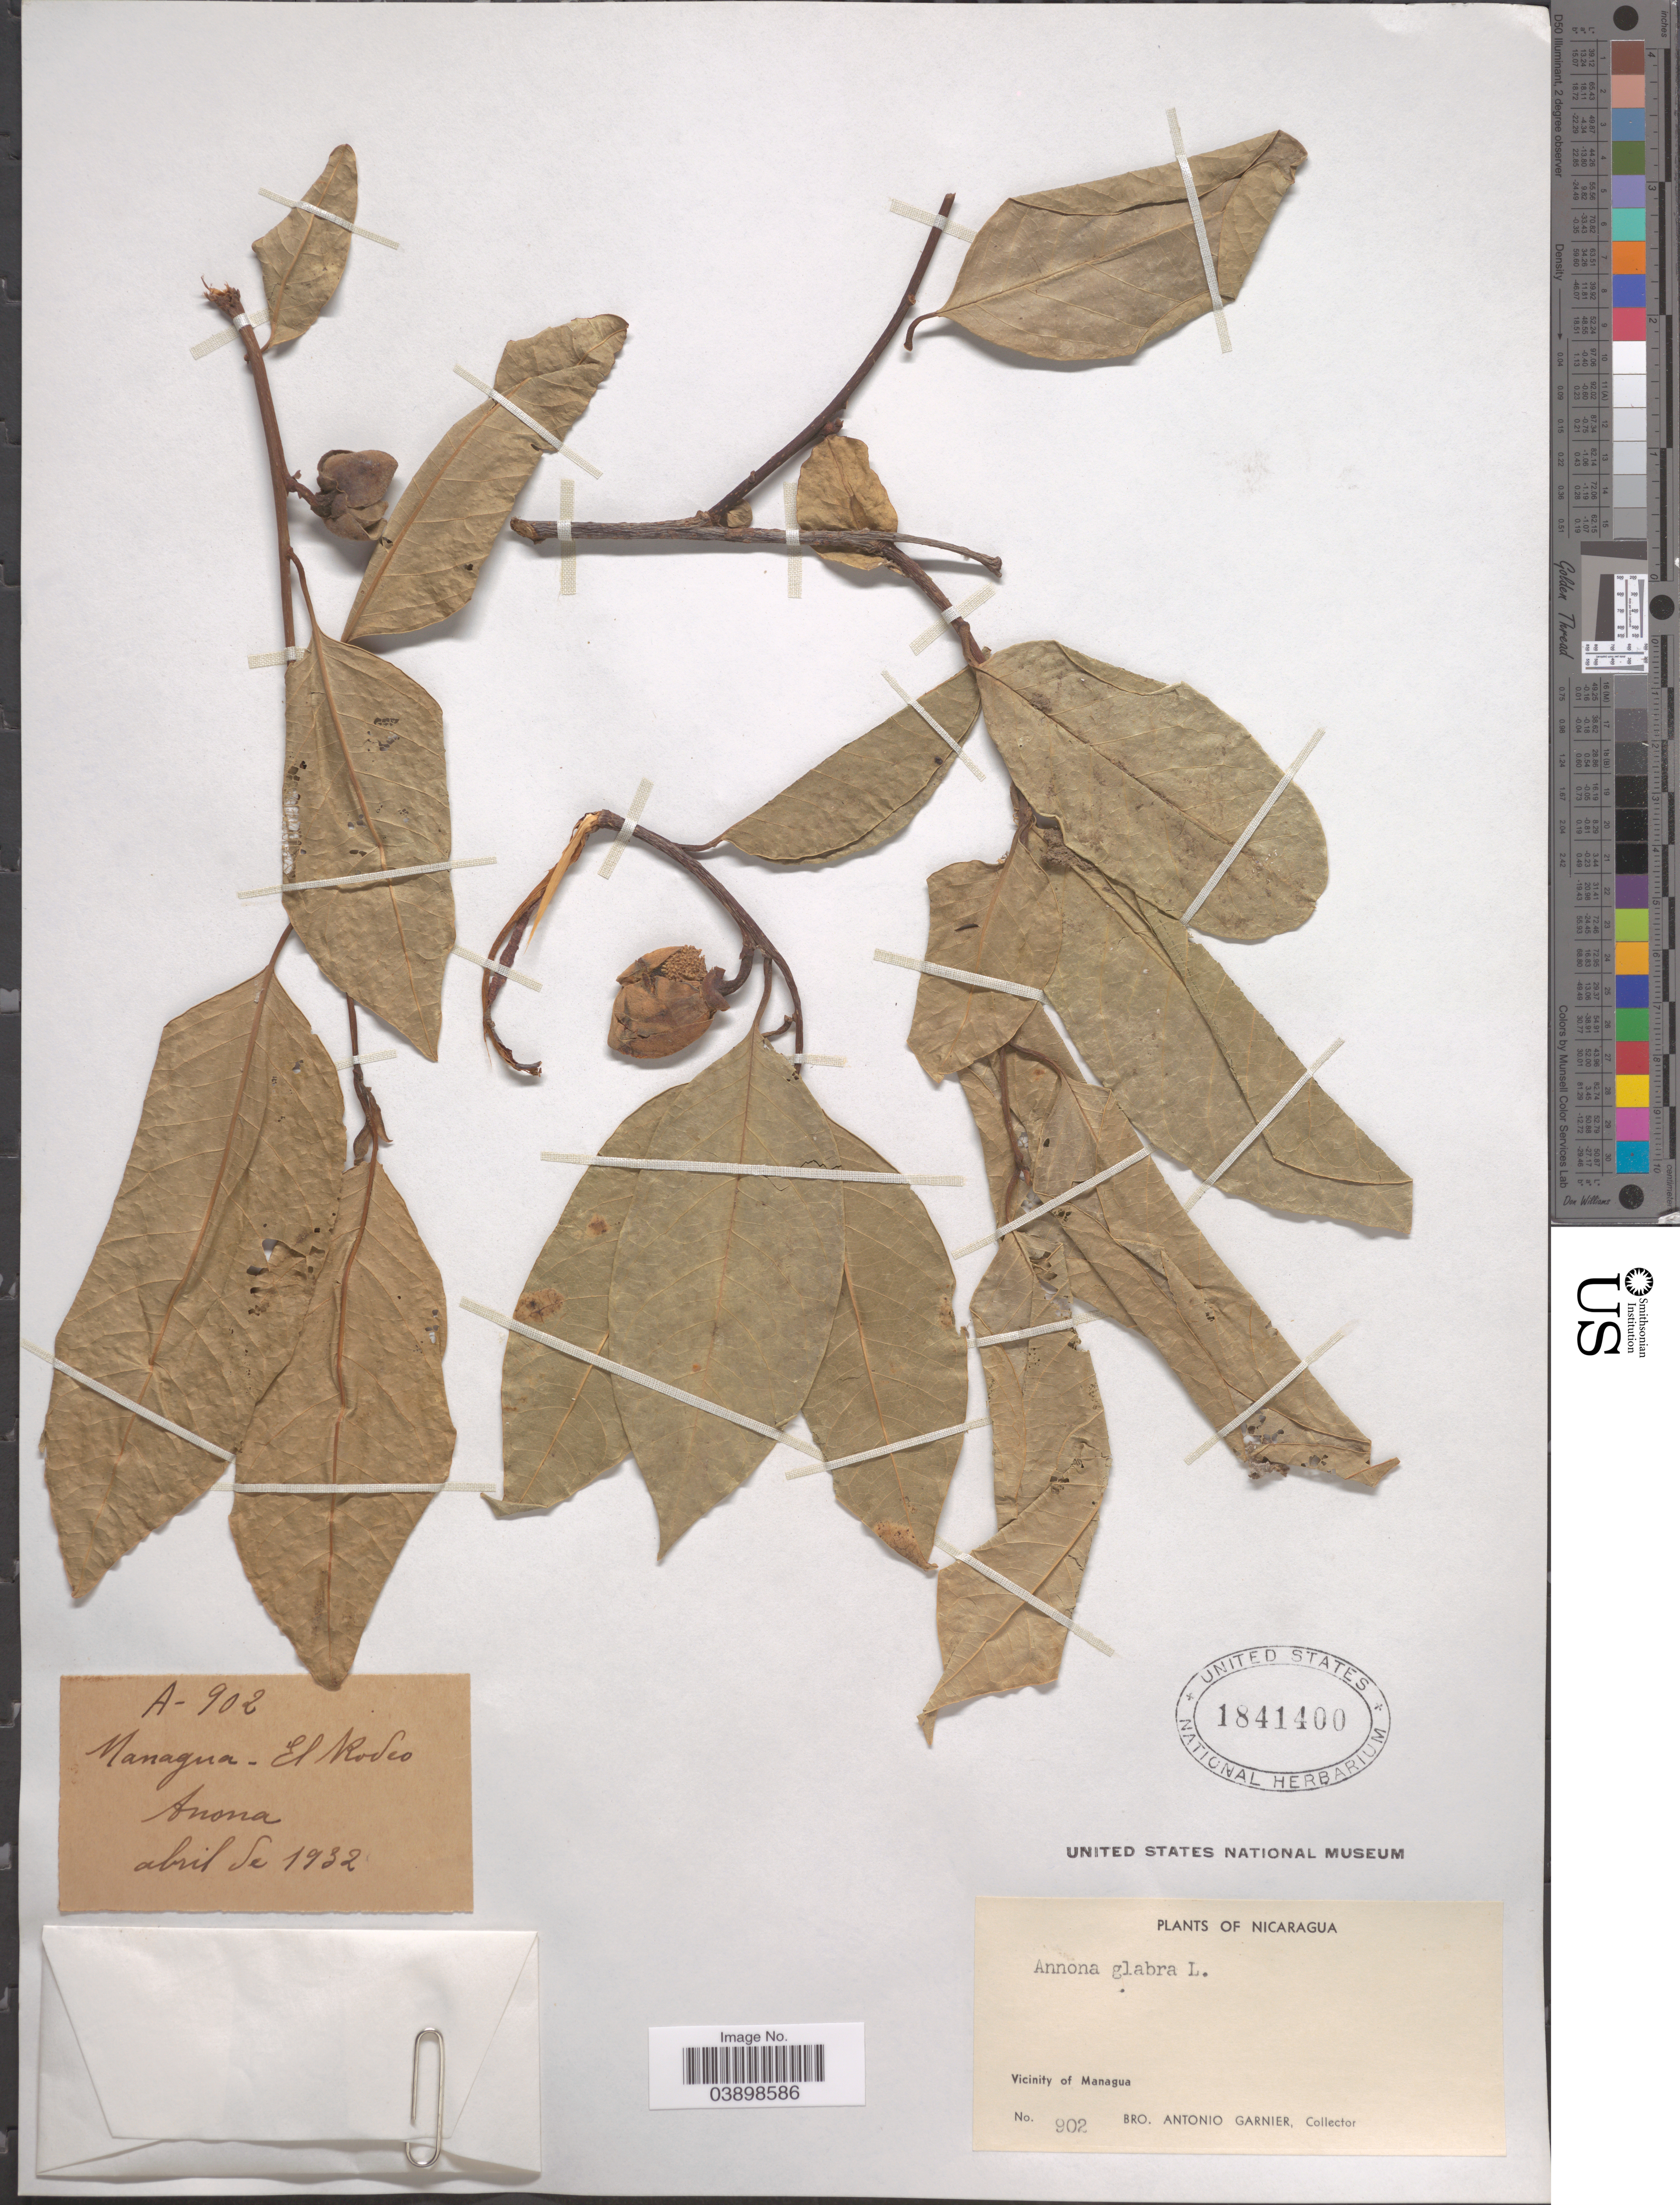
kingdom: Plantae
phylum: Tracheophyta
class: Magnoliopsida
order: Magnoliales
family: Annonaceae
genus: Annona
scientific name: Annona glabra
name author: L.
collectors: Bro. A. Garnier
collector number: A902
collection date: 1932-04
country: Nicaragua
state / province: Managua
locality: Vicinity of Managua. El Rodeo.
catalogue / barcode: US 1841400